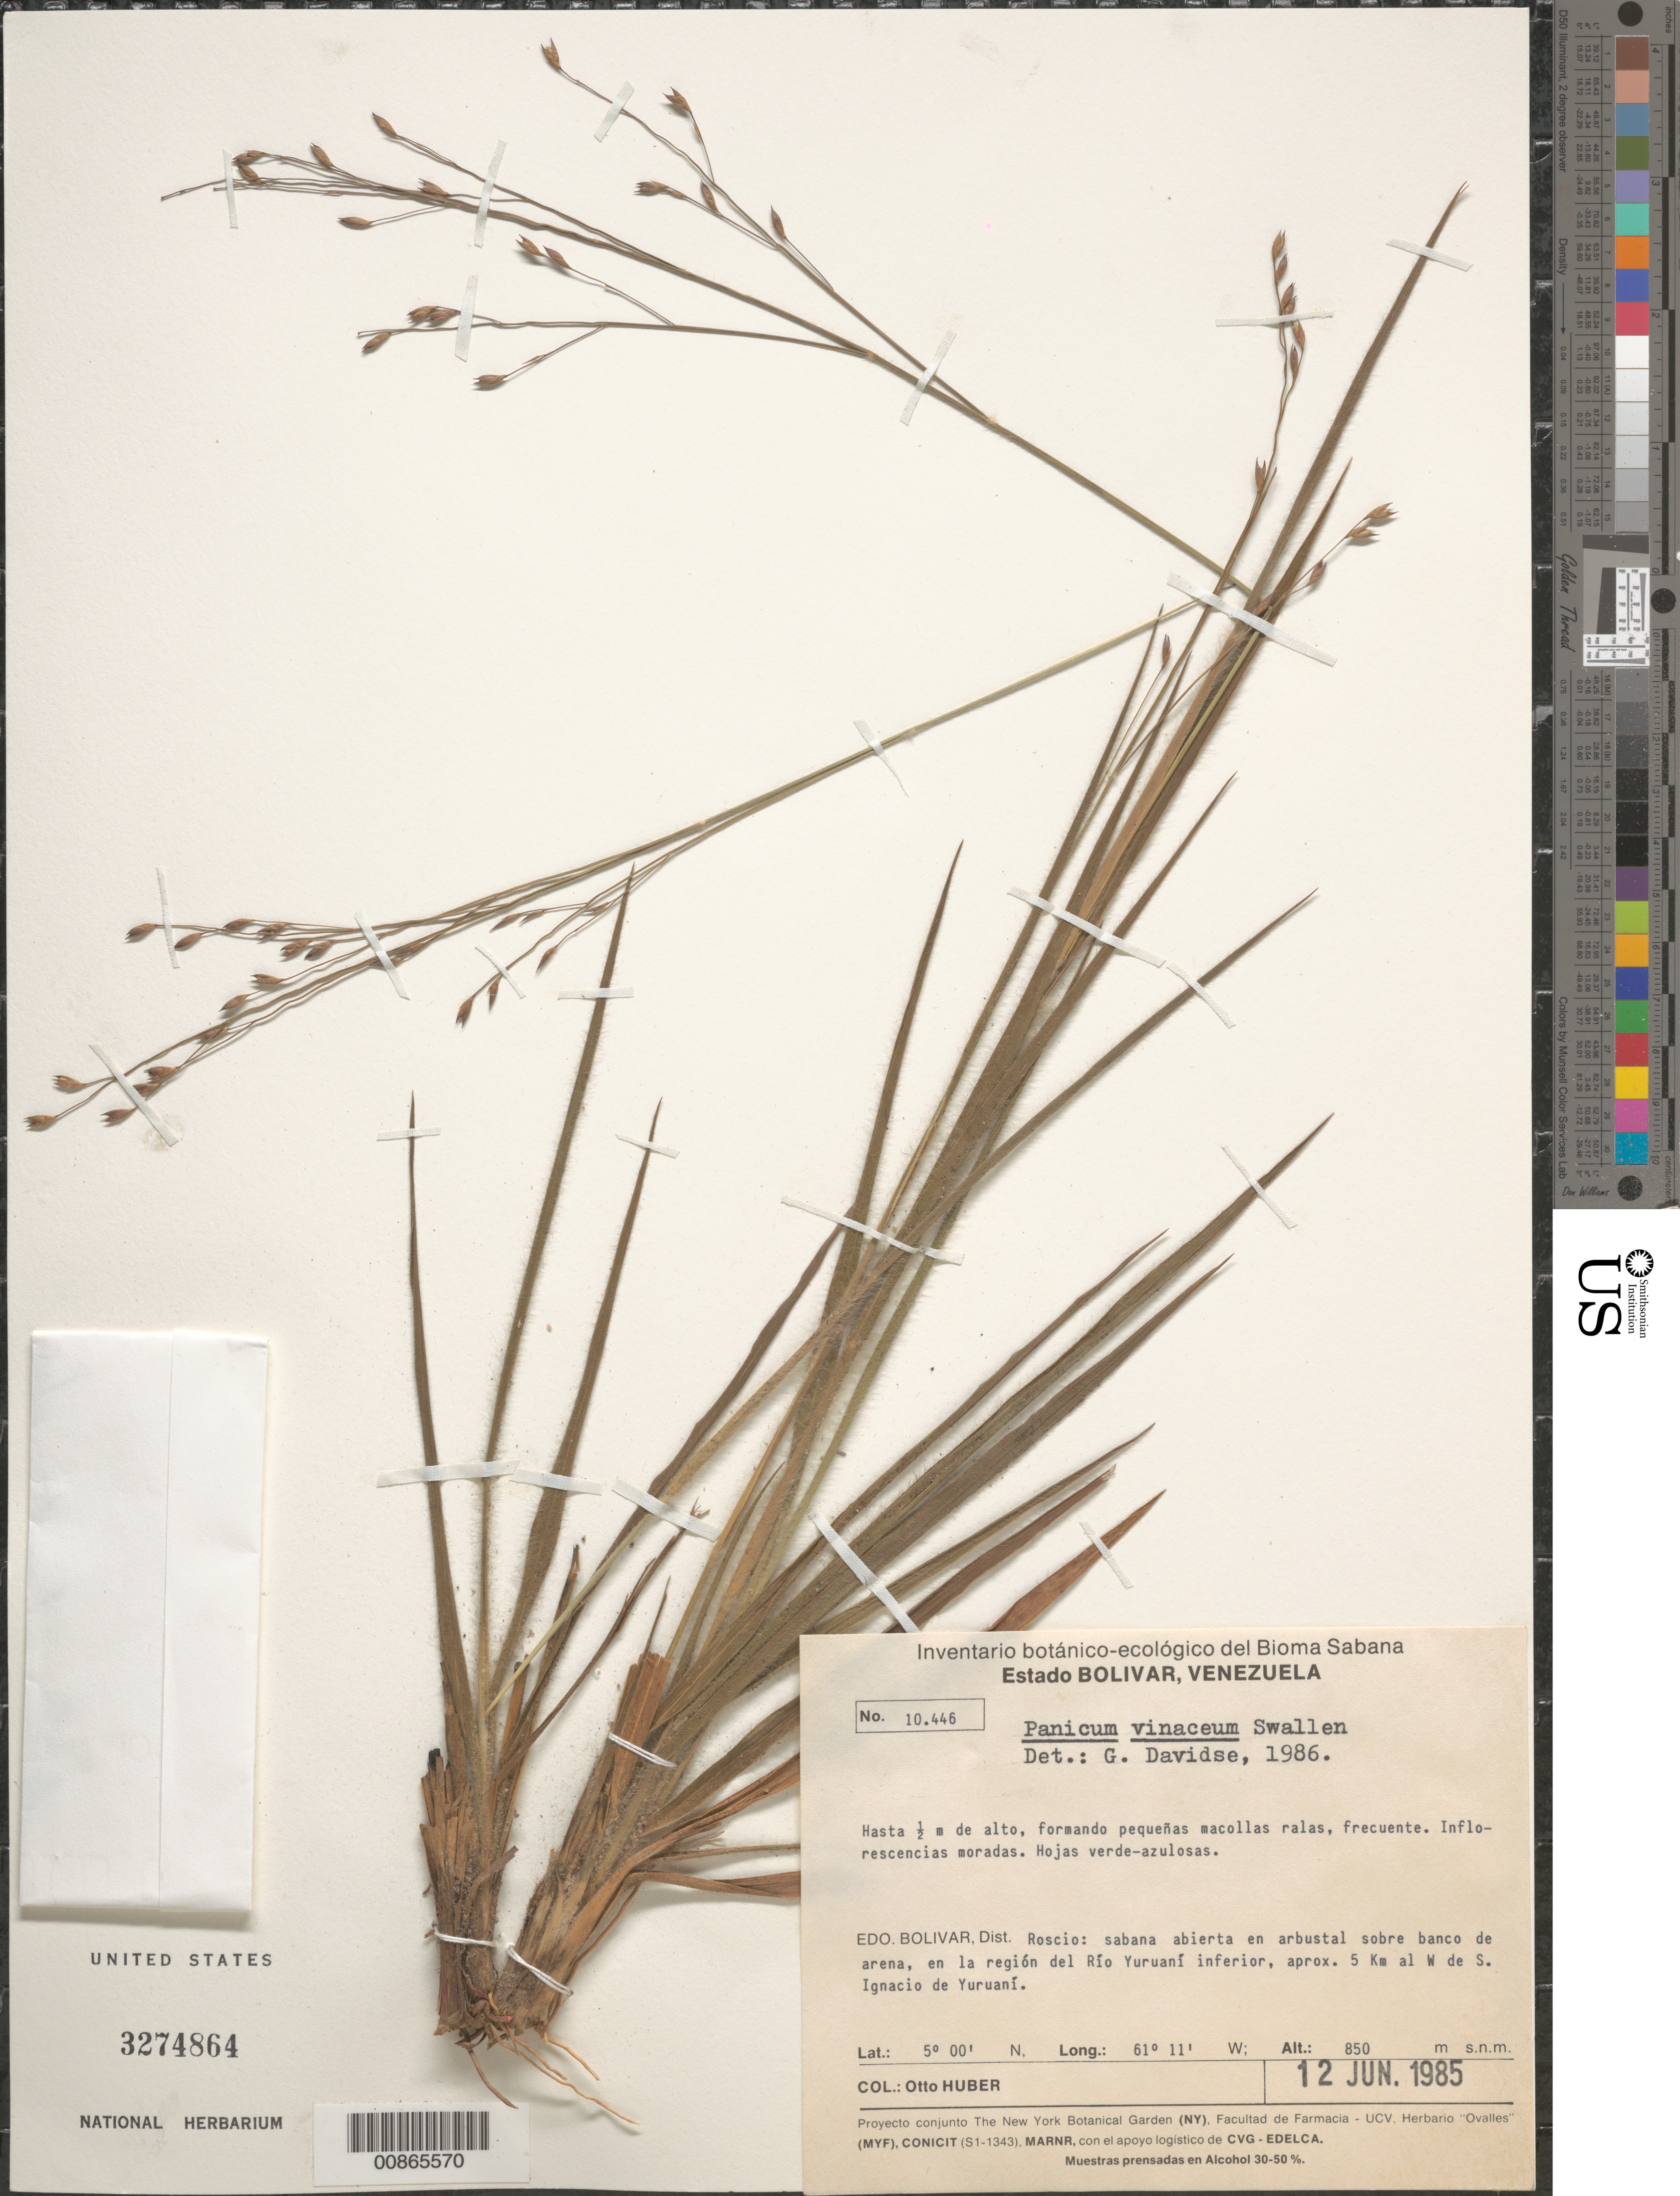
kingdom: Plantae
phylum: Tracheophyta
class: Liliopsida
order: Poales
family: Poaceae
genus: Panicum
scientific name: Panicum vinaceum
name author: Swallen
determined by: Davidse, Gerrit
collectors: O. Huber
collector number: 10446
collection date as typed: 12-Jun-85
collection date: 1985-06-12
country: Venezuela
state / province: Bolívar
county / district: Roscio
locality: Río Yuruaní inferíor, 5 km W Ignacio de Yuruaní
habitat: Sabana en arbustal sobre banco de arena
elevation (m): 850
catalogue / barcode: US 3274864